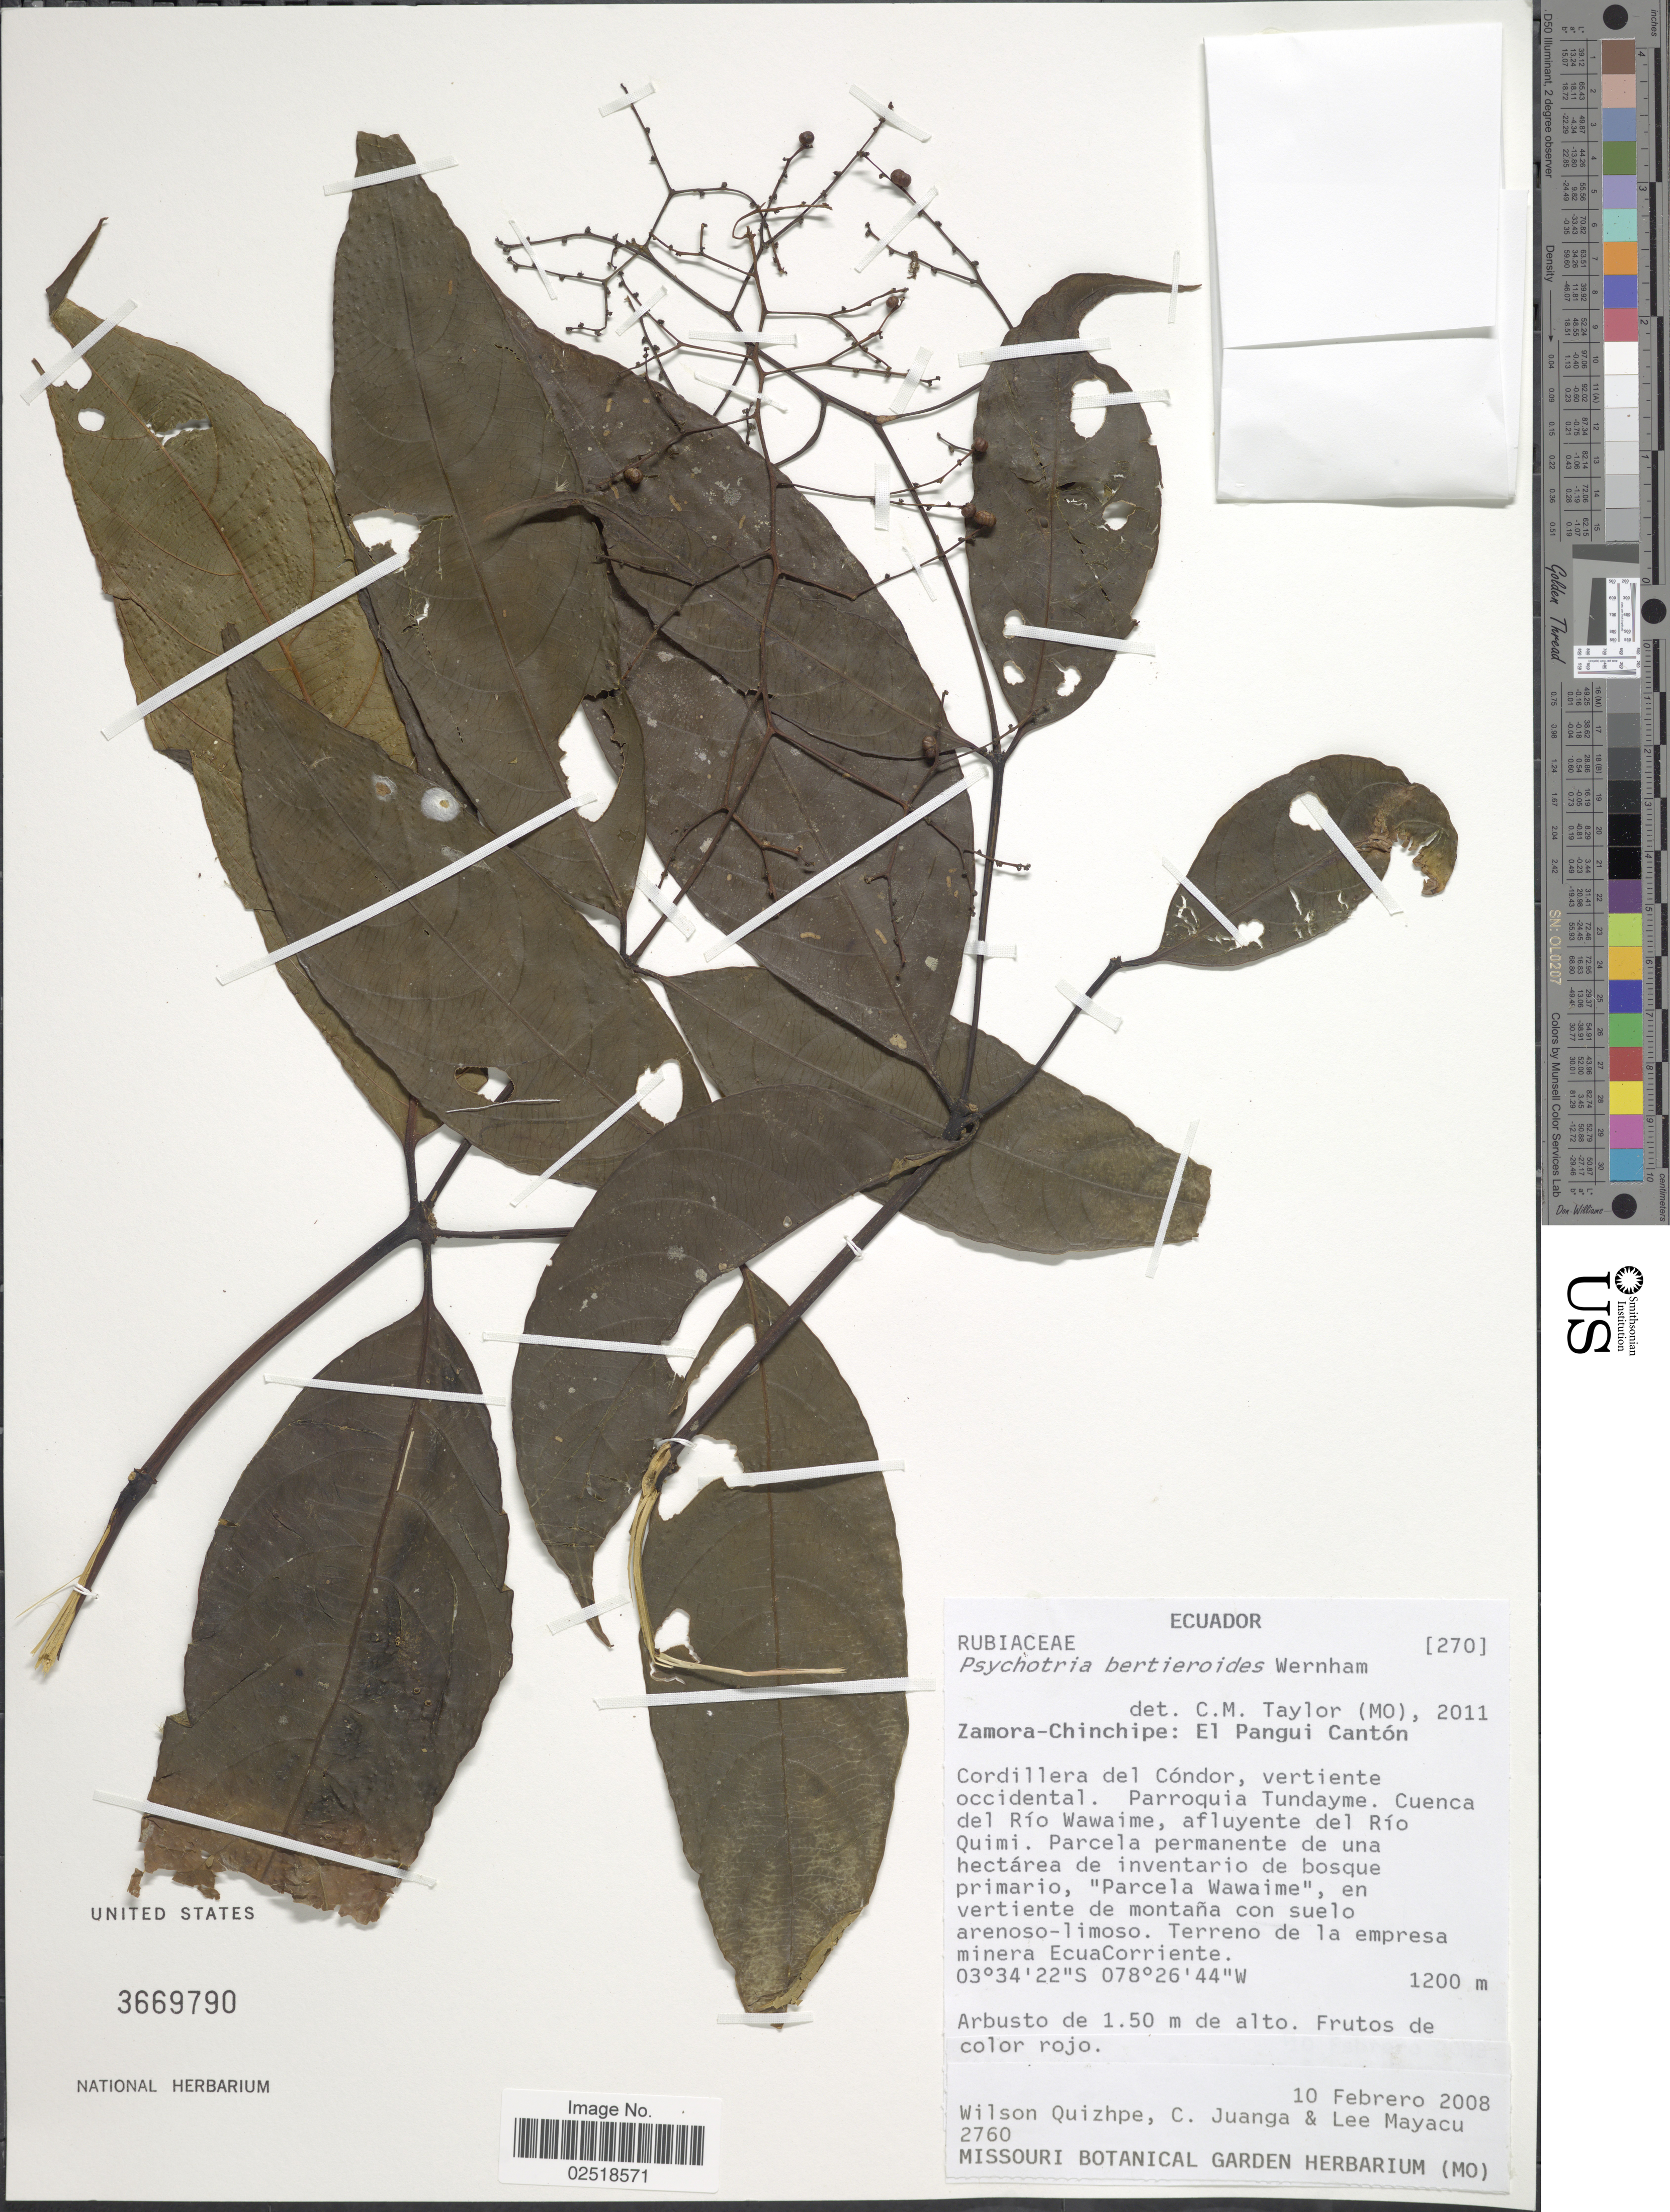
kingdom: Plantae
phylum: Tracheophyta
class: Magnoliopsida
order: Gentianales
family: Rubiaceae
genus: Psychotria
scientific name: Psychotria bertieroides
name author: Wernham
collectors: W. Quizhpe, C. Juanga & Mayacu Lee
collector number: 2760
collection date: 2008-02-10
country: Ecuador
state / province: Zamora-Chinchipe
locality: El Pangui Cantón, Cordillera del Cóndor, vertiente occidental. Parroquia Tundayme. Cuenca del Río Wawaime, afluyente del Río Quimi. Parcela permanente de una hectárea de inventario de bosque primario, ''Parcela Wawaime', en vertiente de montaña con suelo arenoso-limoso. Terreno de la empresa minera EcuaCorriente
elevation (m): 1200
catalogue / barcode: US 3669790